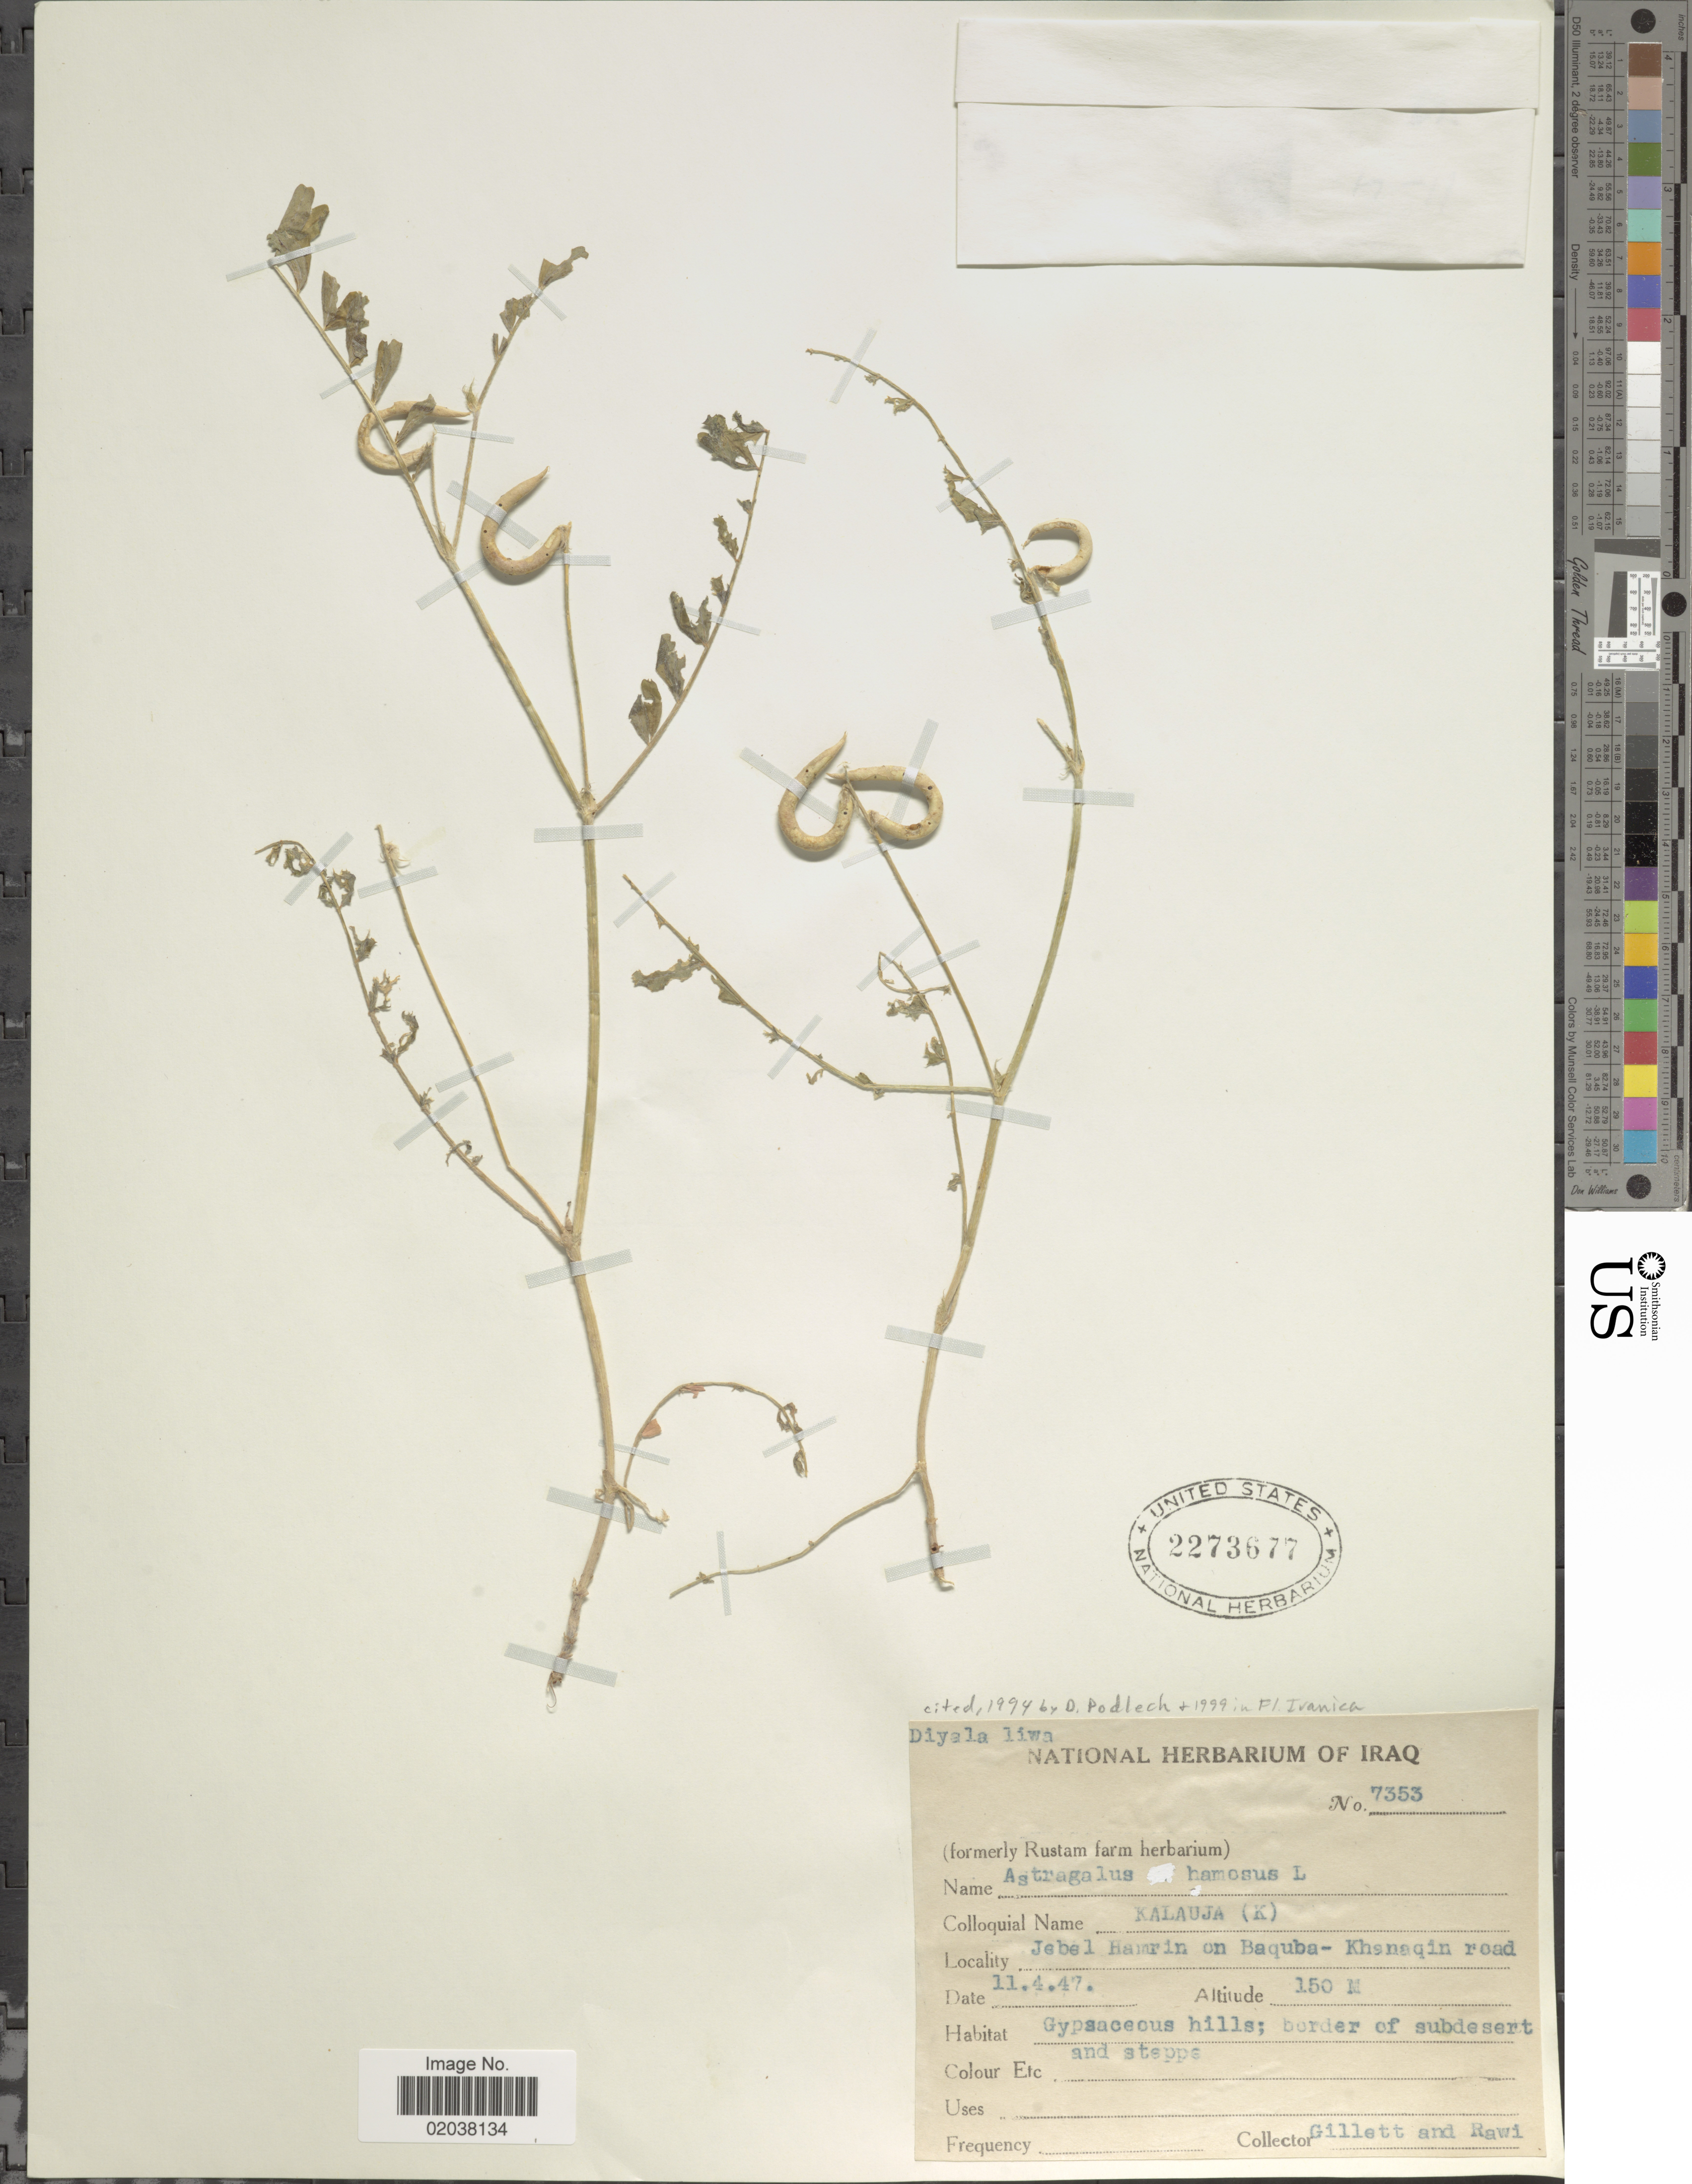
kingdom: Plantae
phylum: Tracheophyta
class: Magnoliopsida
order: Fabales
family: Fabaceae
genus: Astragalus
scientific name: Astragalus hamosus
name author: L.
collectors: Gillett, -- & -. Rawi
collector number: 7353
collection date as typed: Transcribed d/m/y: 11/4/47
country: Iraq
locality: Kalauja (K), Jebel Hamrin on Baquba-Khanaqin road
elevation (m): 150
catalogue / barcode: US 2273677